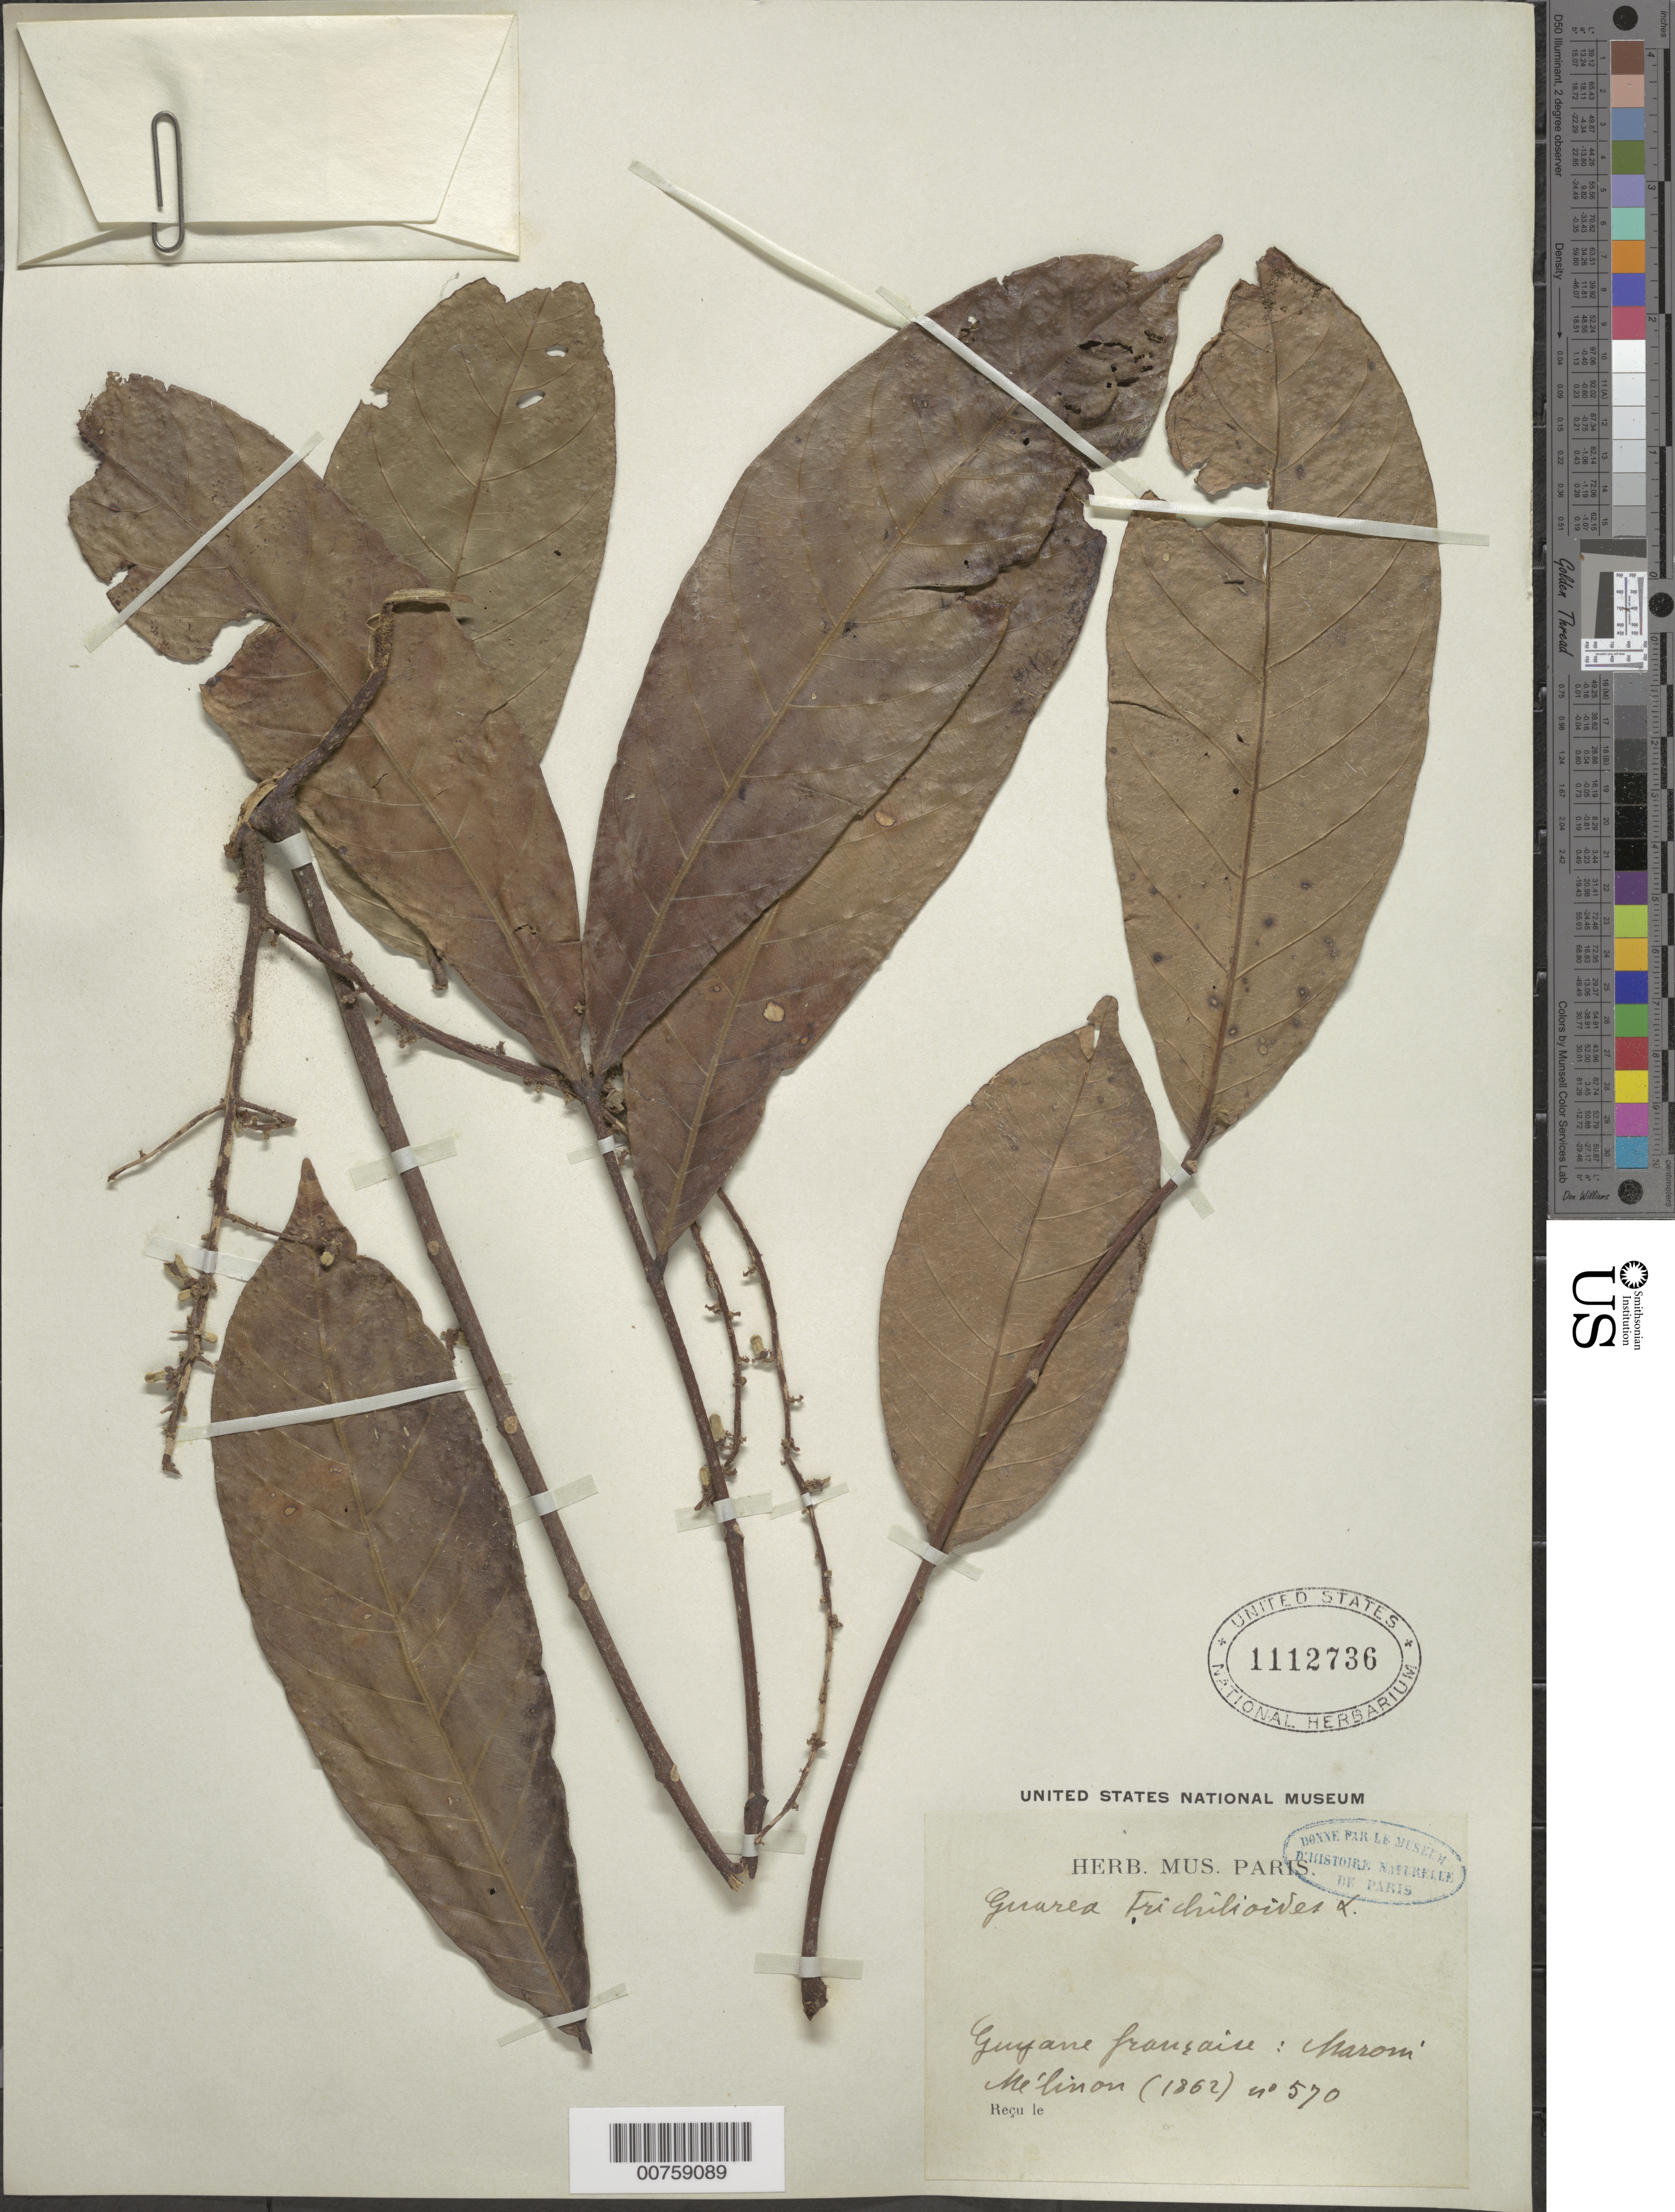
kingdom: Plantae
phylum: Tracheophyta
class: Magnoliopsida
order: Sapindales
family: Meliaceae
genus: Guarea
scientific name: Guarea guidonia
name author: (L.) Sleumer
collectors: E. Mélinon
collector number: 570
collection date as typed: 1862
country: French Guiana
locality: Maroni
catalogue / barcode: US 1112736